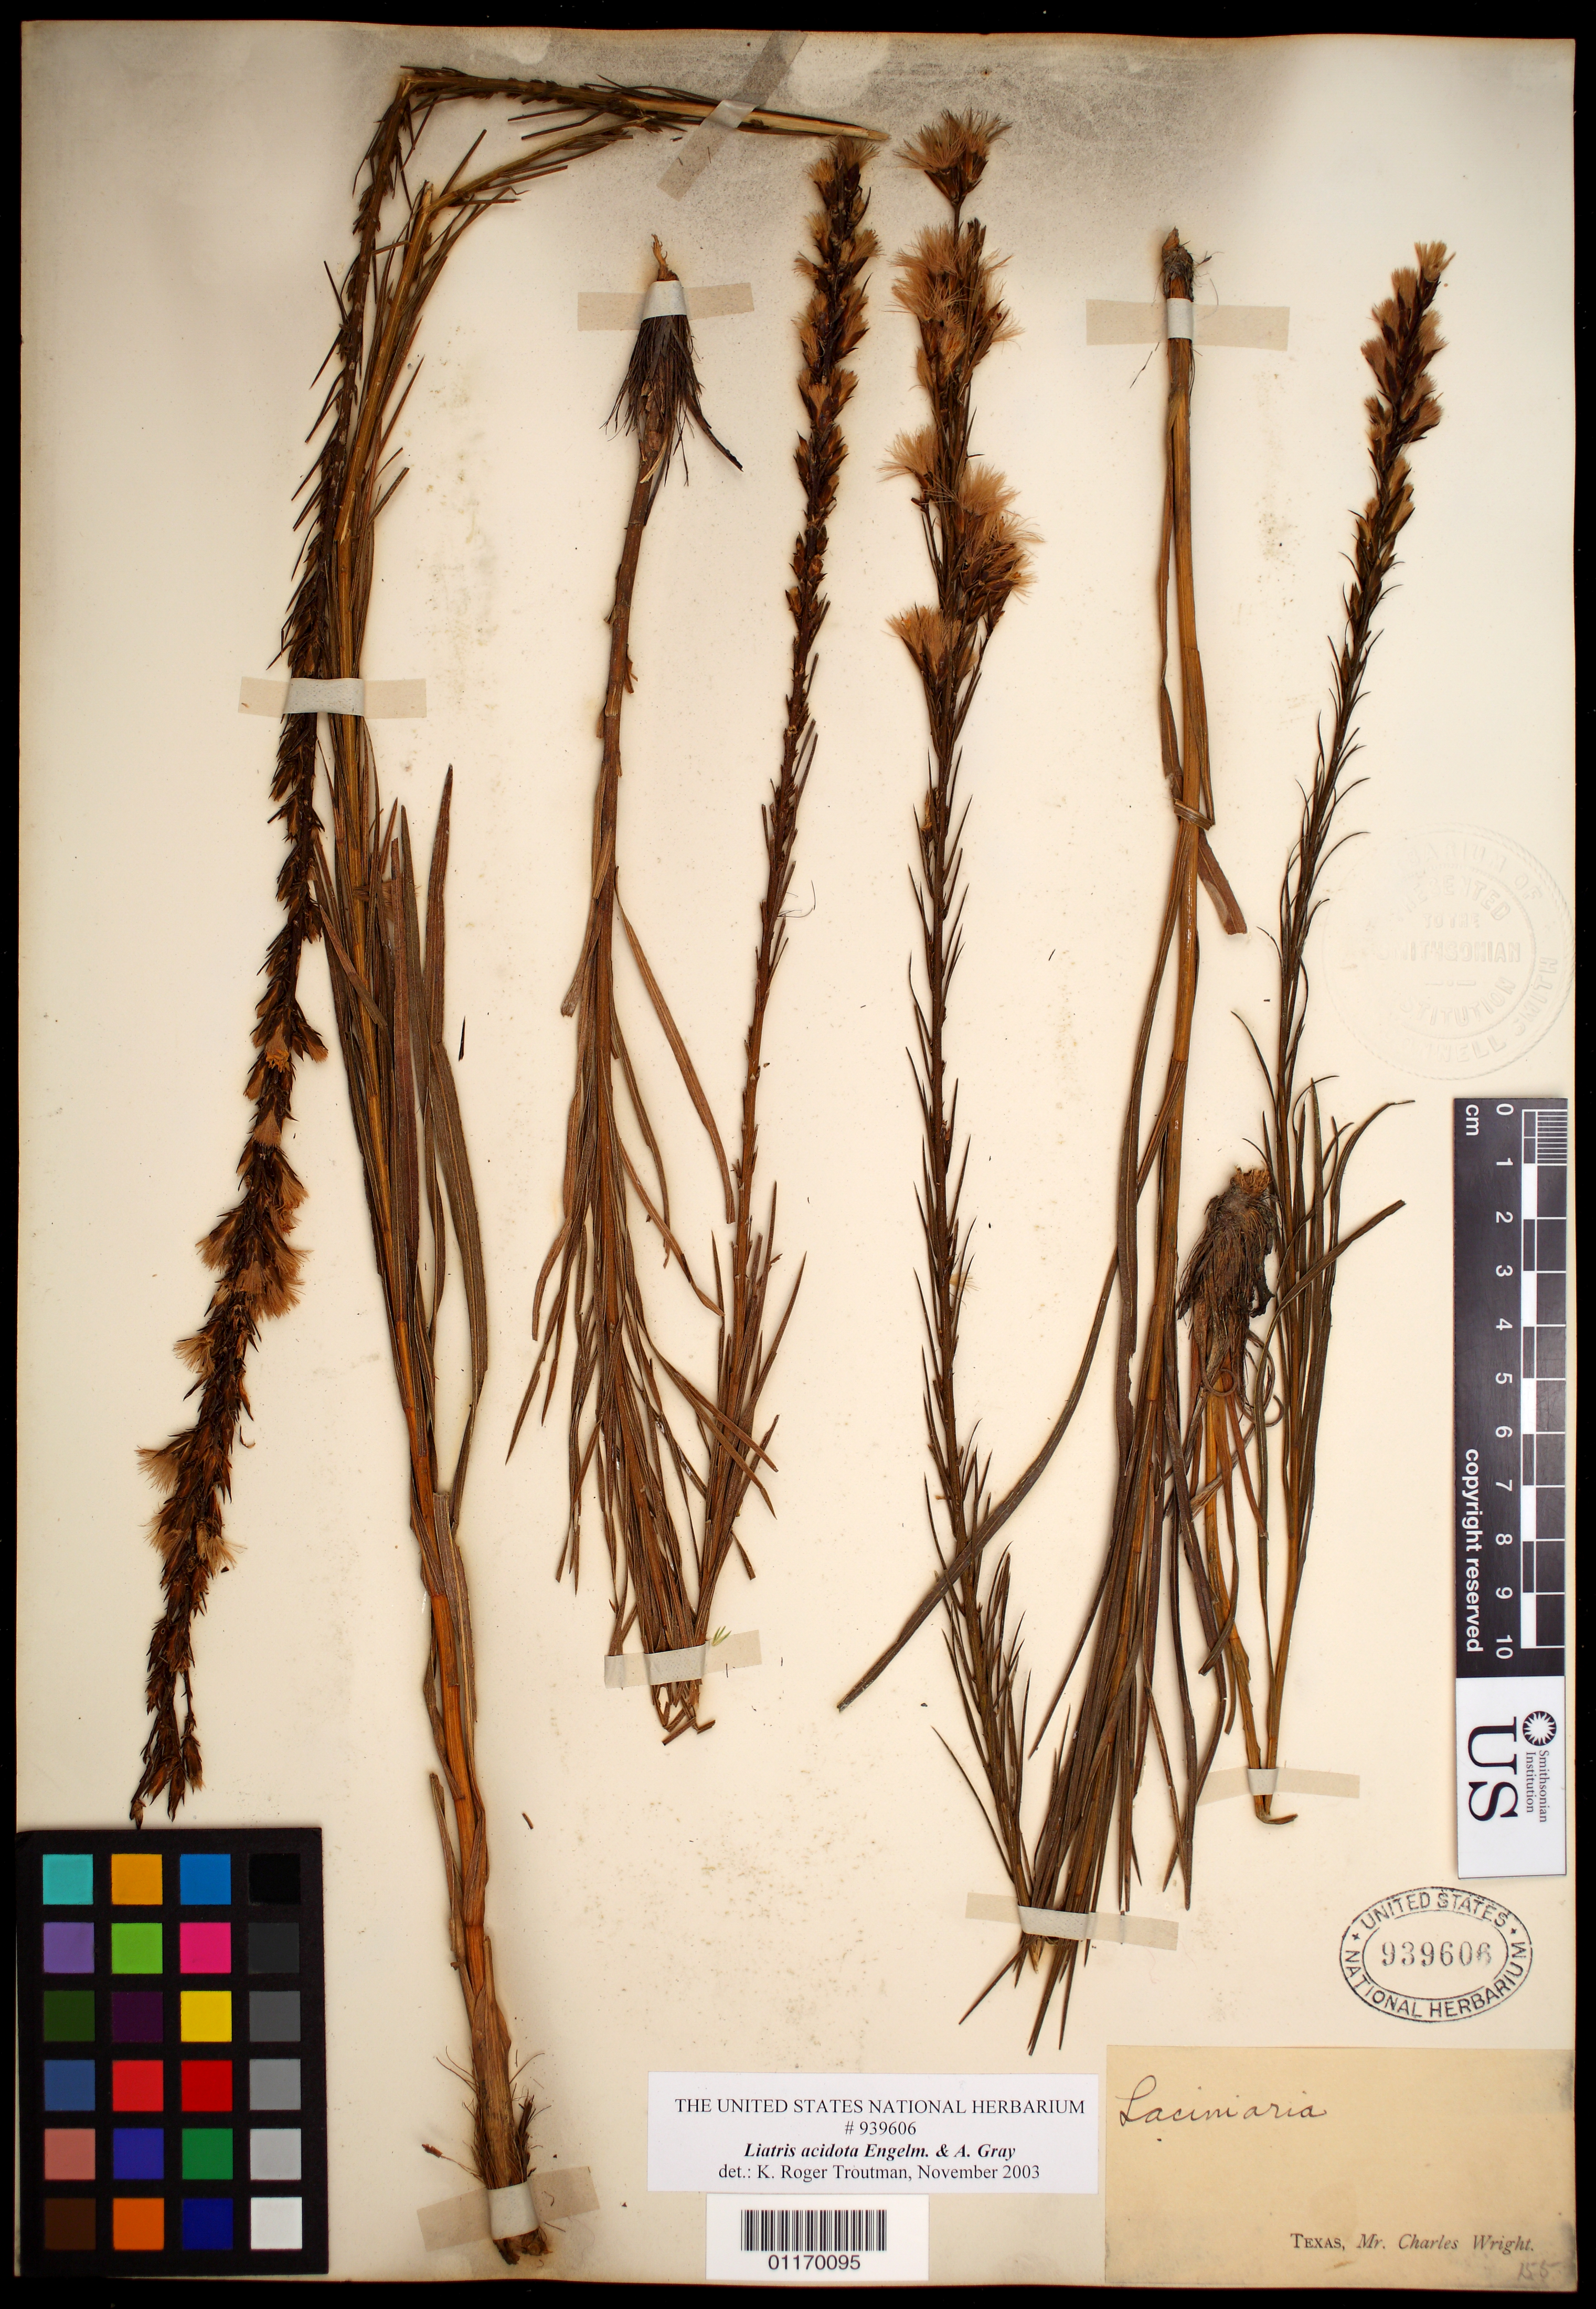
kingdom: Plantae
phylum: Tracheophyta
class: Magnoliopsida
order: Asterales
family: Asteraceae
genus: Liatris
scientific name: Liatris acidota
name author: Engelm. & A. Gray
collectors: C. Wright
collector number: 155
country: United States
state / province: Texas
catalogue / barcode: US 939606